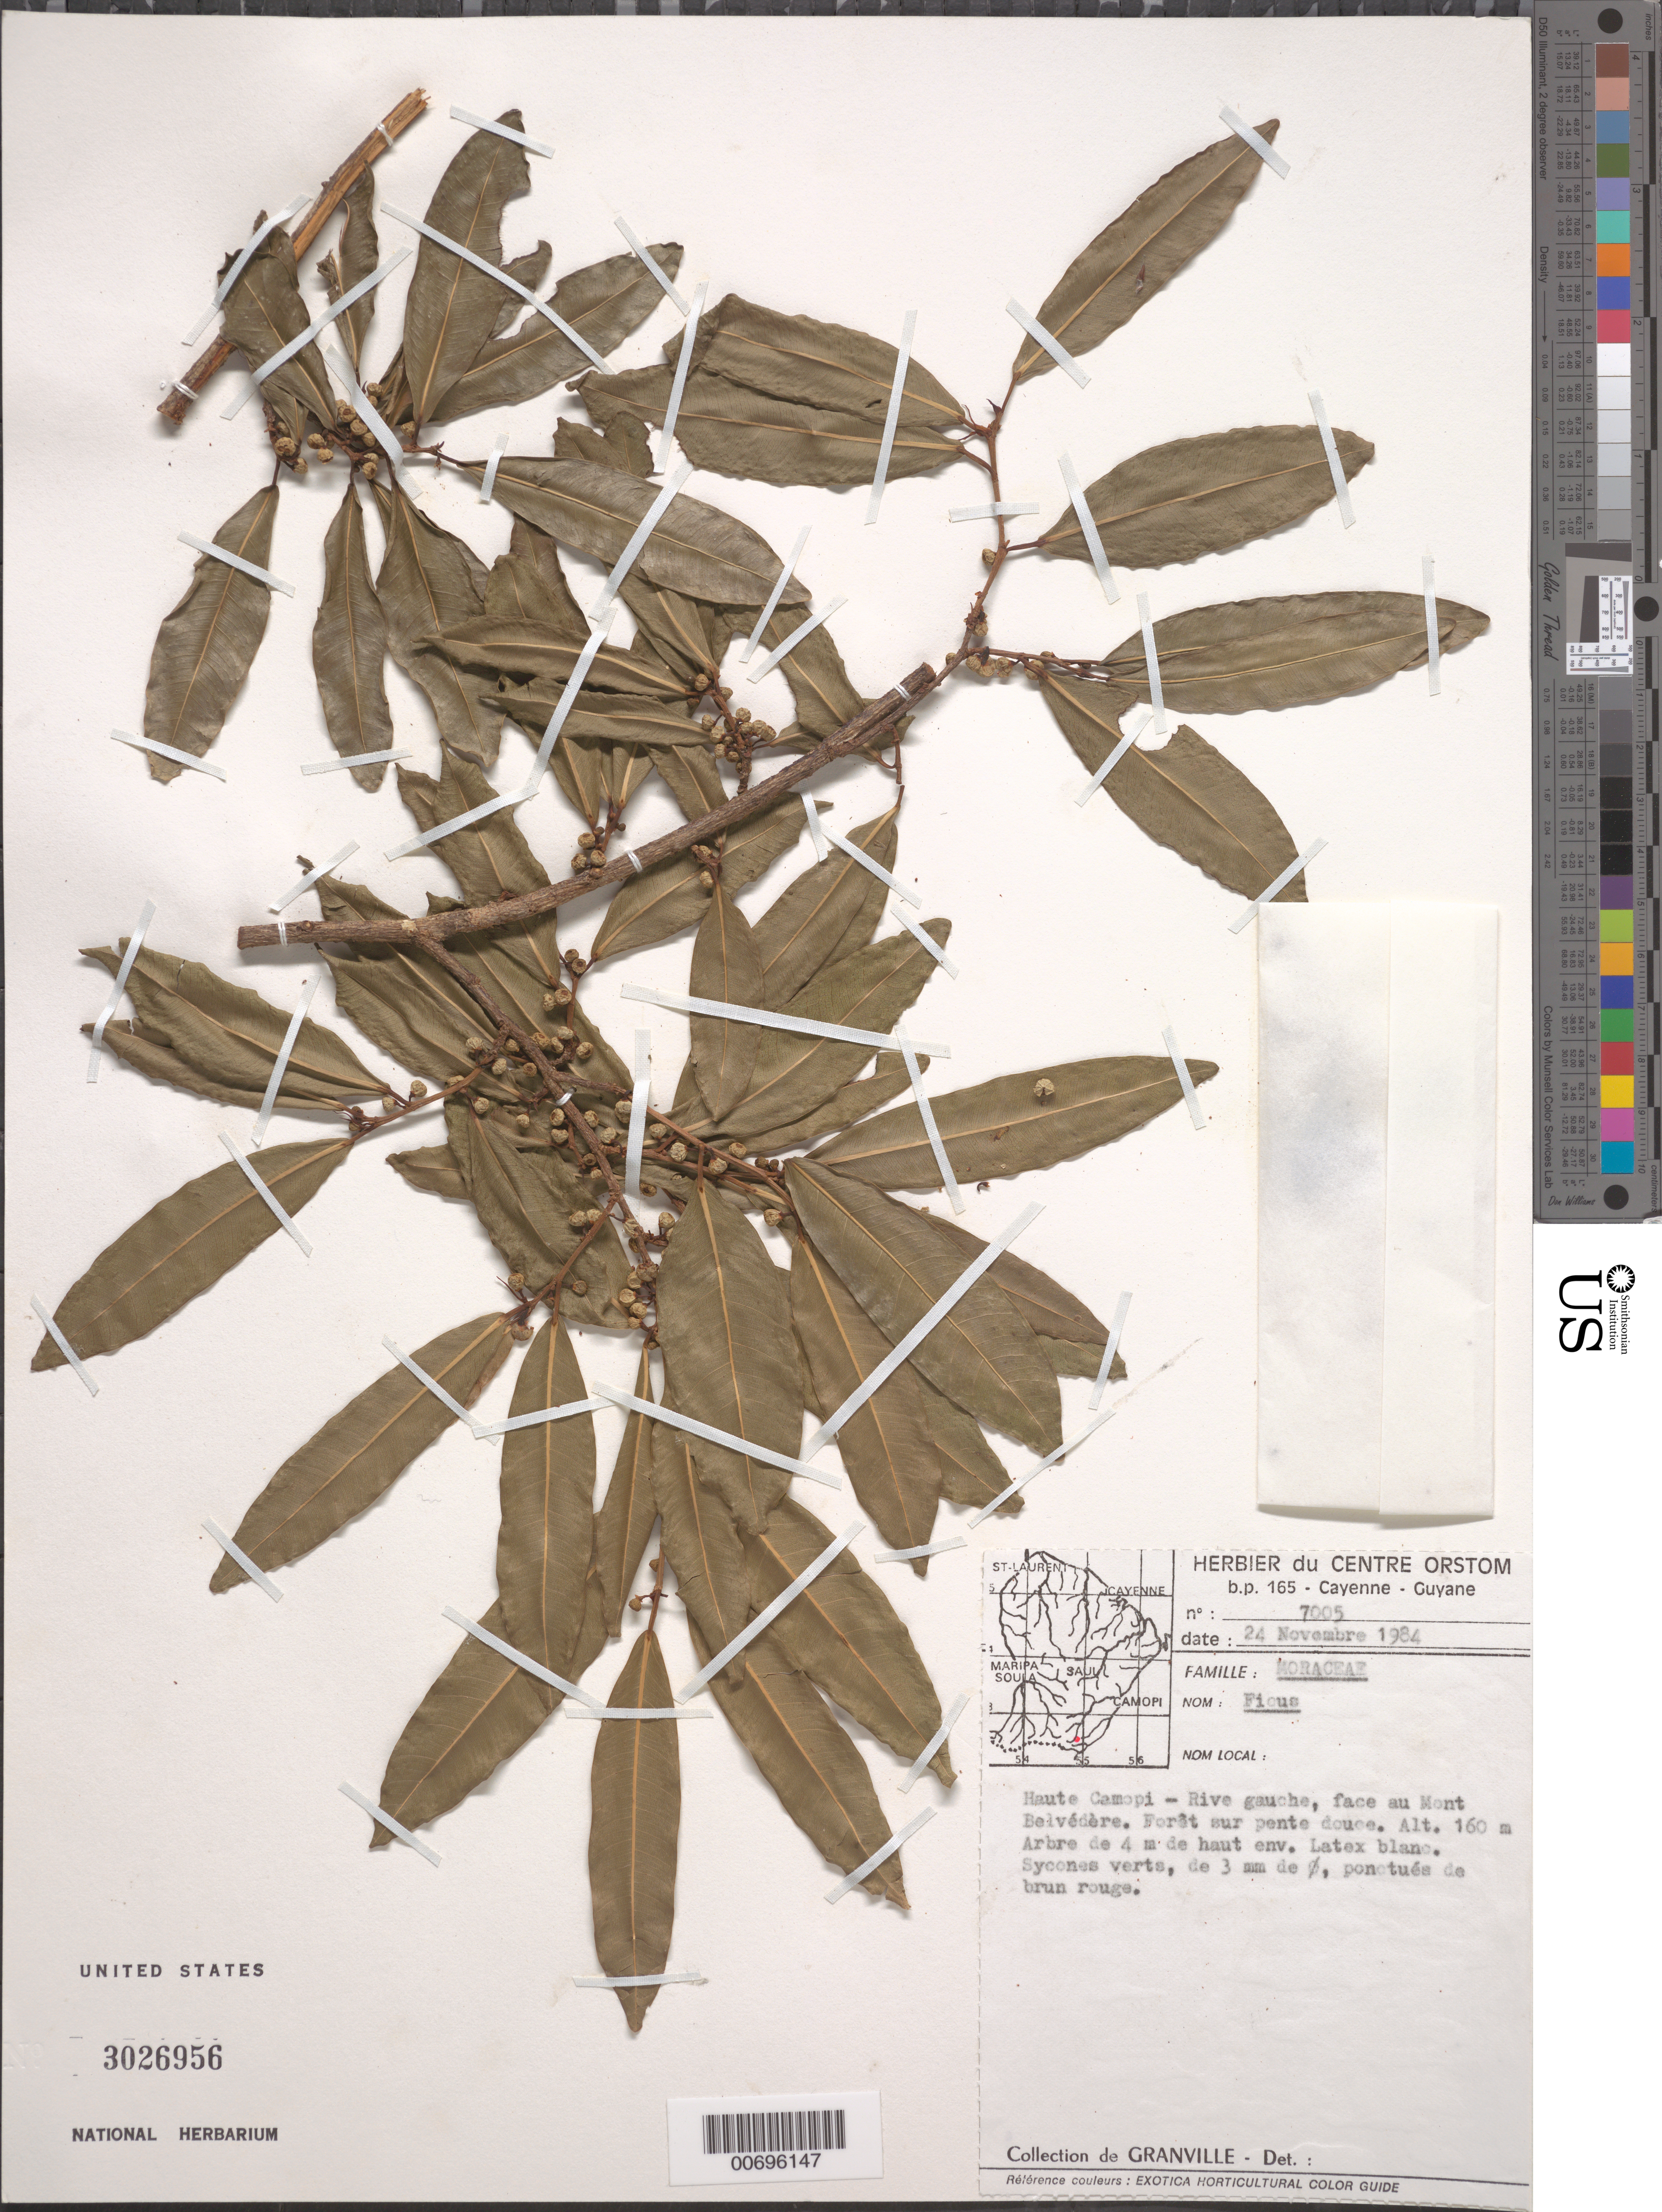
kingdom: Plantae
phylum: Tracheophyta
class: Magnoliopsida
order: Rosales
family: Moraceae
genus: Ficus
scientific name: Ficus schumacheri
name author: (Liebm.) Griseb.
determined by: Mitidieri, Nicole, (WIS), University of Wisconsin - Madison (UNITED STATES)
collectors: J.-J. de Granville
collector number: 7005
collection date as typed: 24-Nov-84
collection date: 1984-11-24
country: French Guiana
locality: Mont Belvédère, haute Camopi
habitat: Forêt sur pente douce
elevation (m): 160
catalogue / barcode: US 3026956